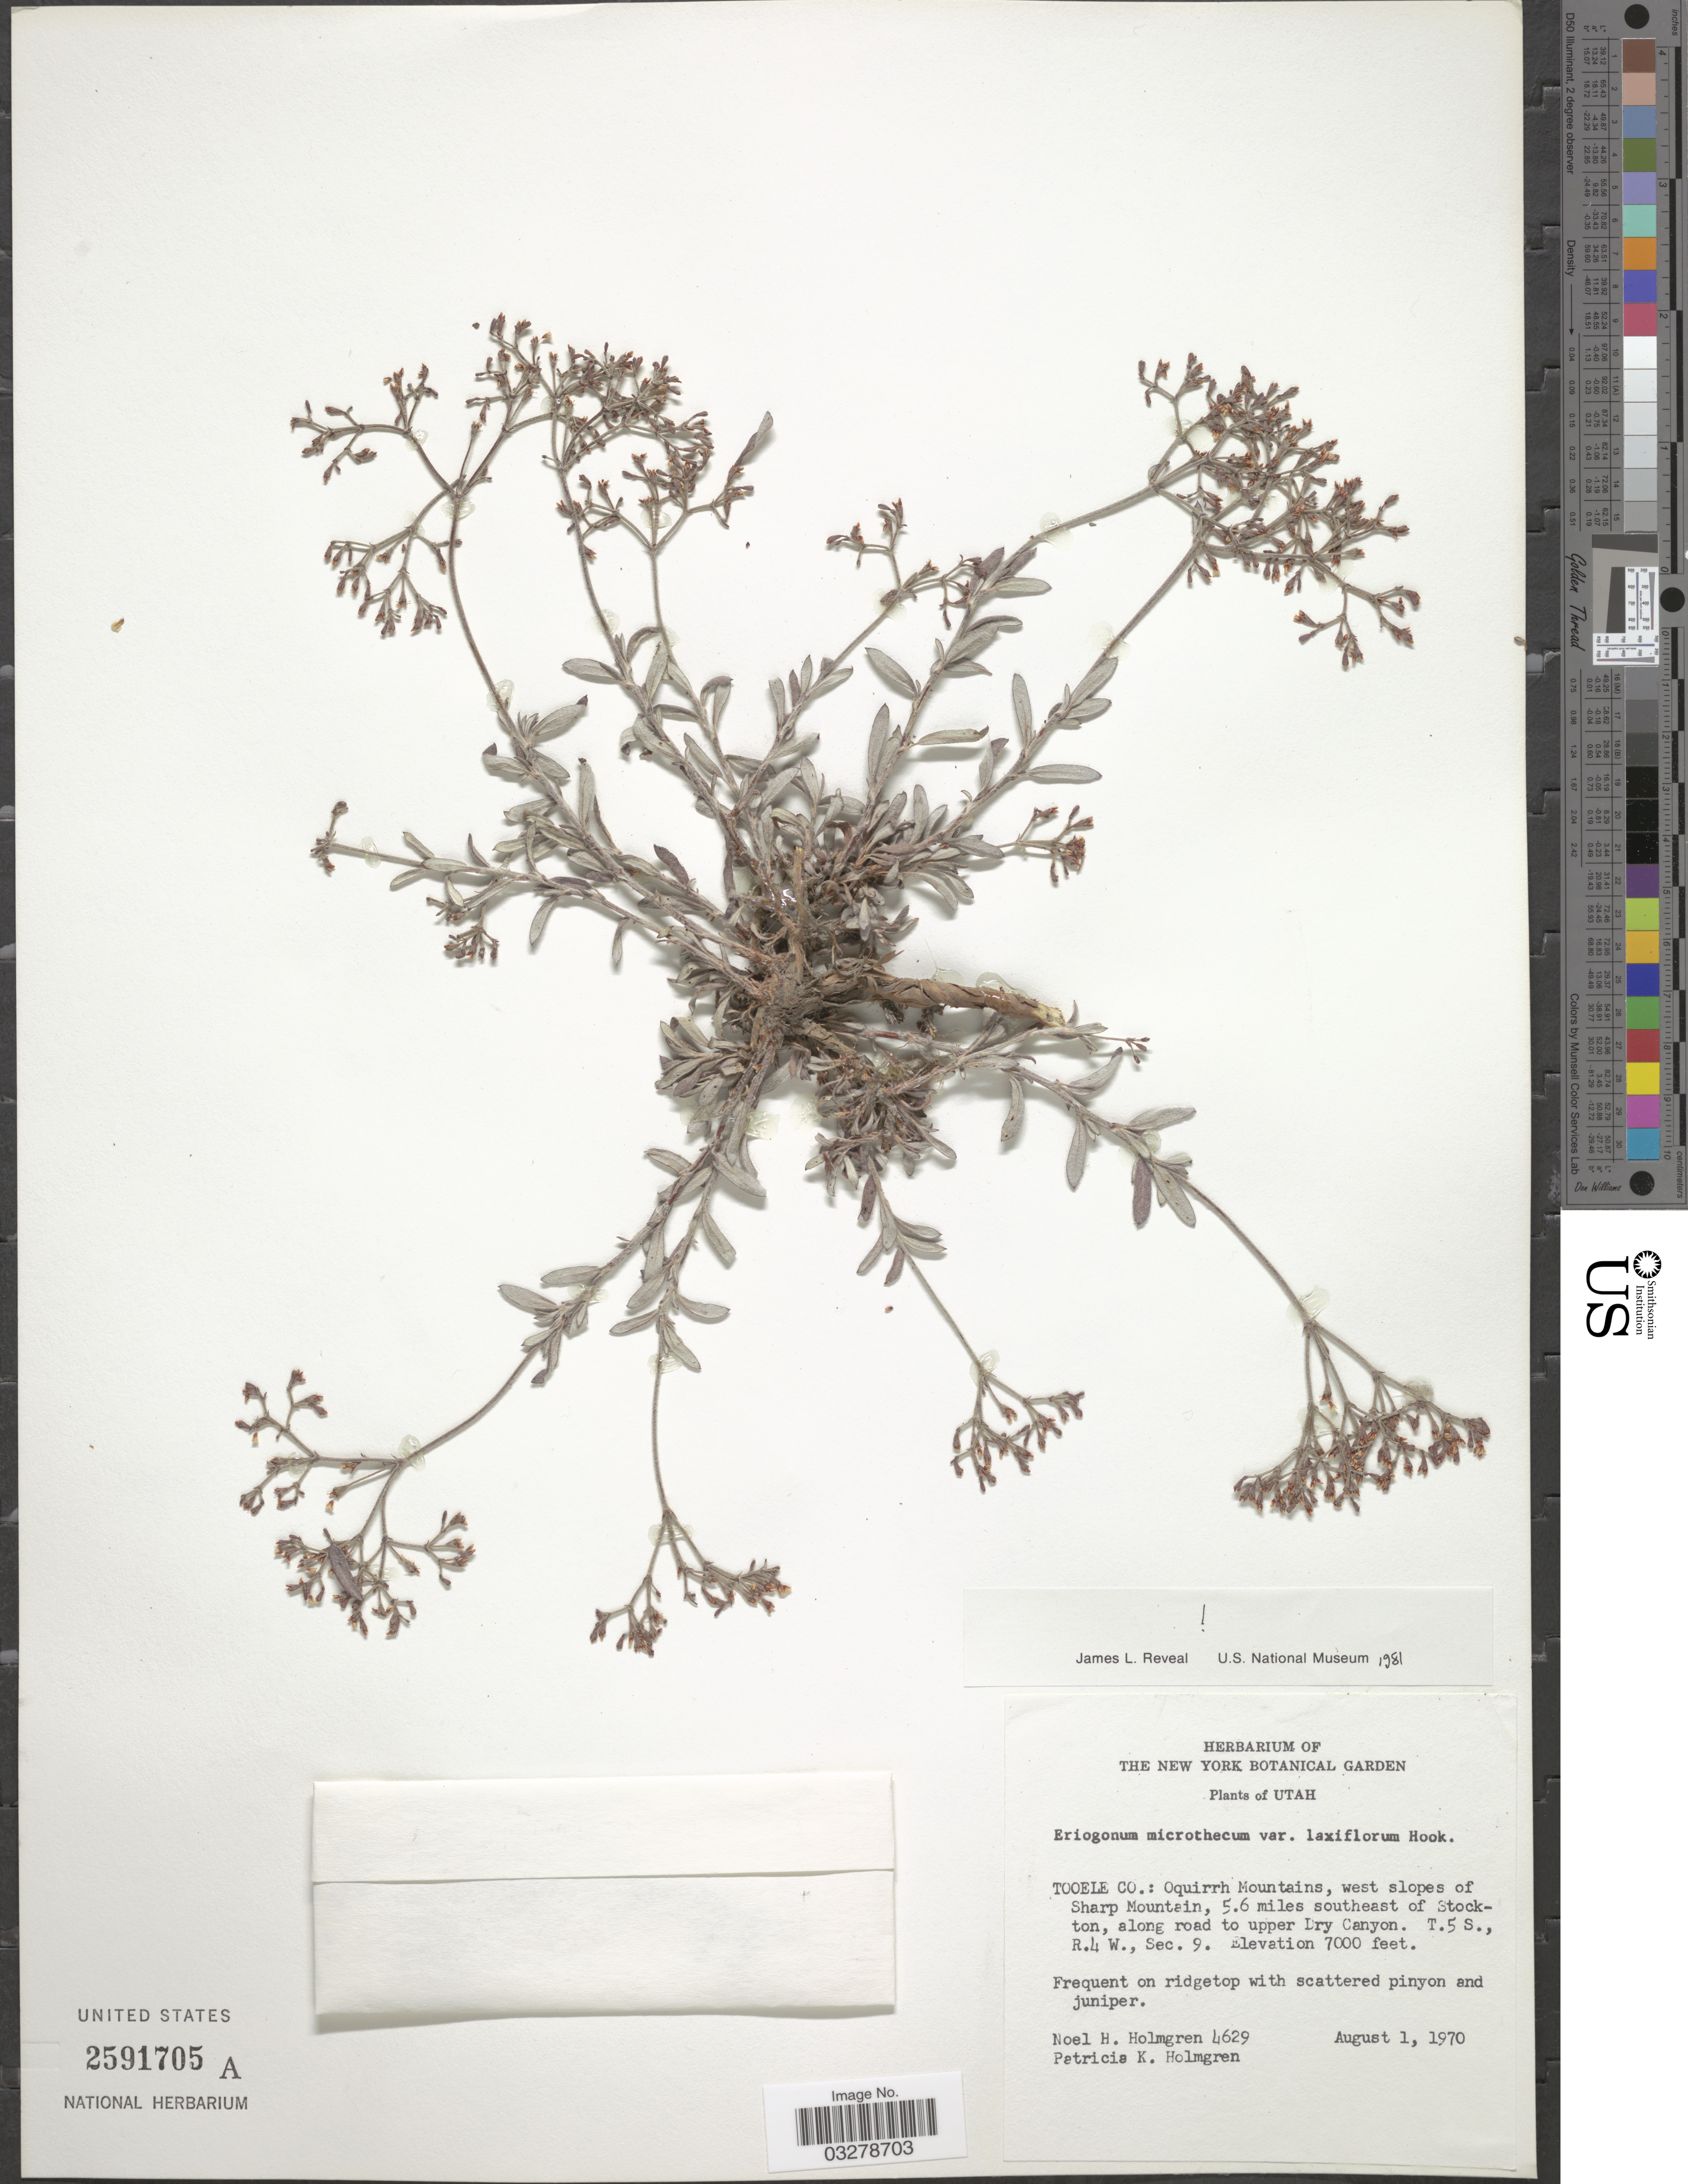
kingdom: Plantae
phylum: Tracheophyta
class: Magnoliopsida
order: Caryophyllales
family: Polygonaceae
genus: Eriogonum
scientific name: Eriogonum microtheca var. laxiflorum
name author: Hook.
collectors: N. H. Holmgren & P. K. Holmgren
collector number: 4629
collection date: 1970-08-01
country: United States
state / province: Utah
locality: Tooele Co.: Oquirrh Mountains, west slopes of Sharp Mountain, 5.6 miles southeast of Stockton, along road to upper Dry Canyon. T.5 S., R.4 W., Sec. 9.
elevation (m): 2134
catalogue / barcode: US 2591705A